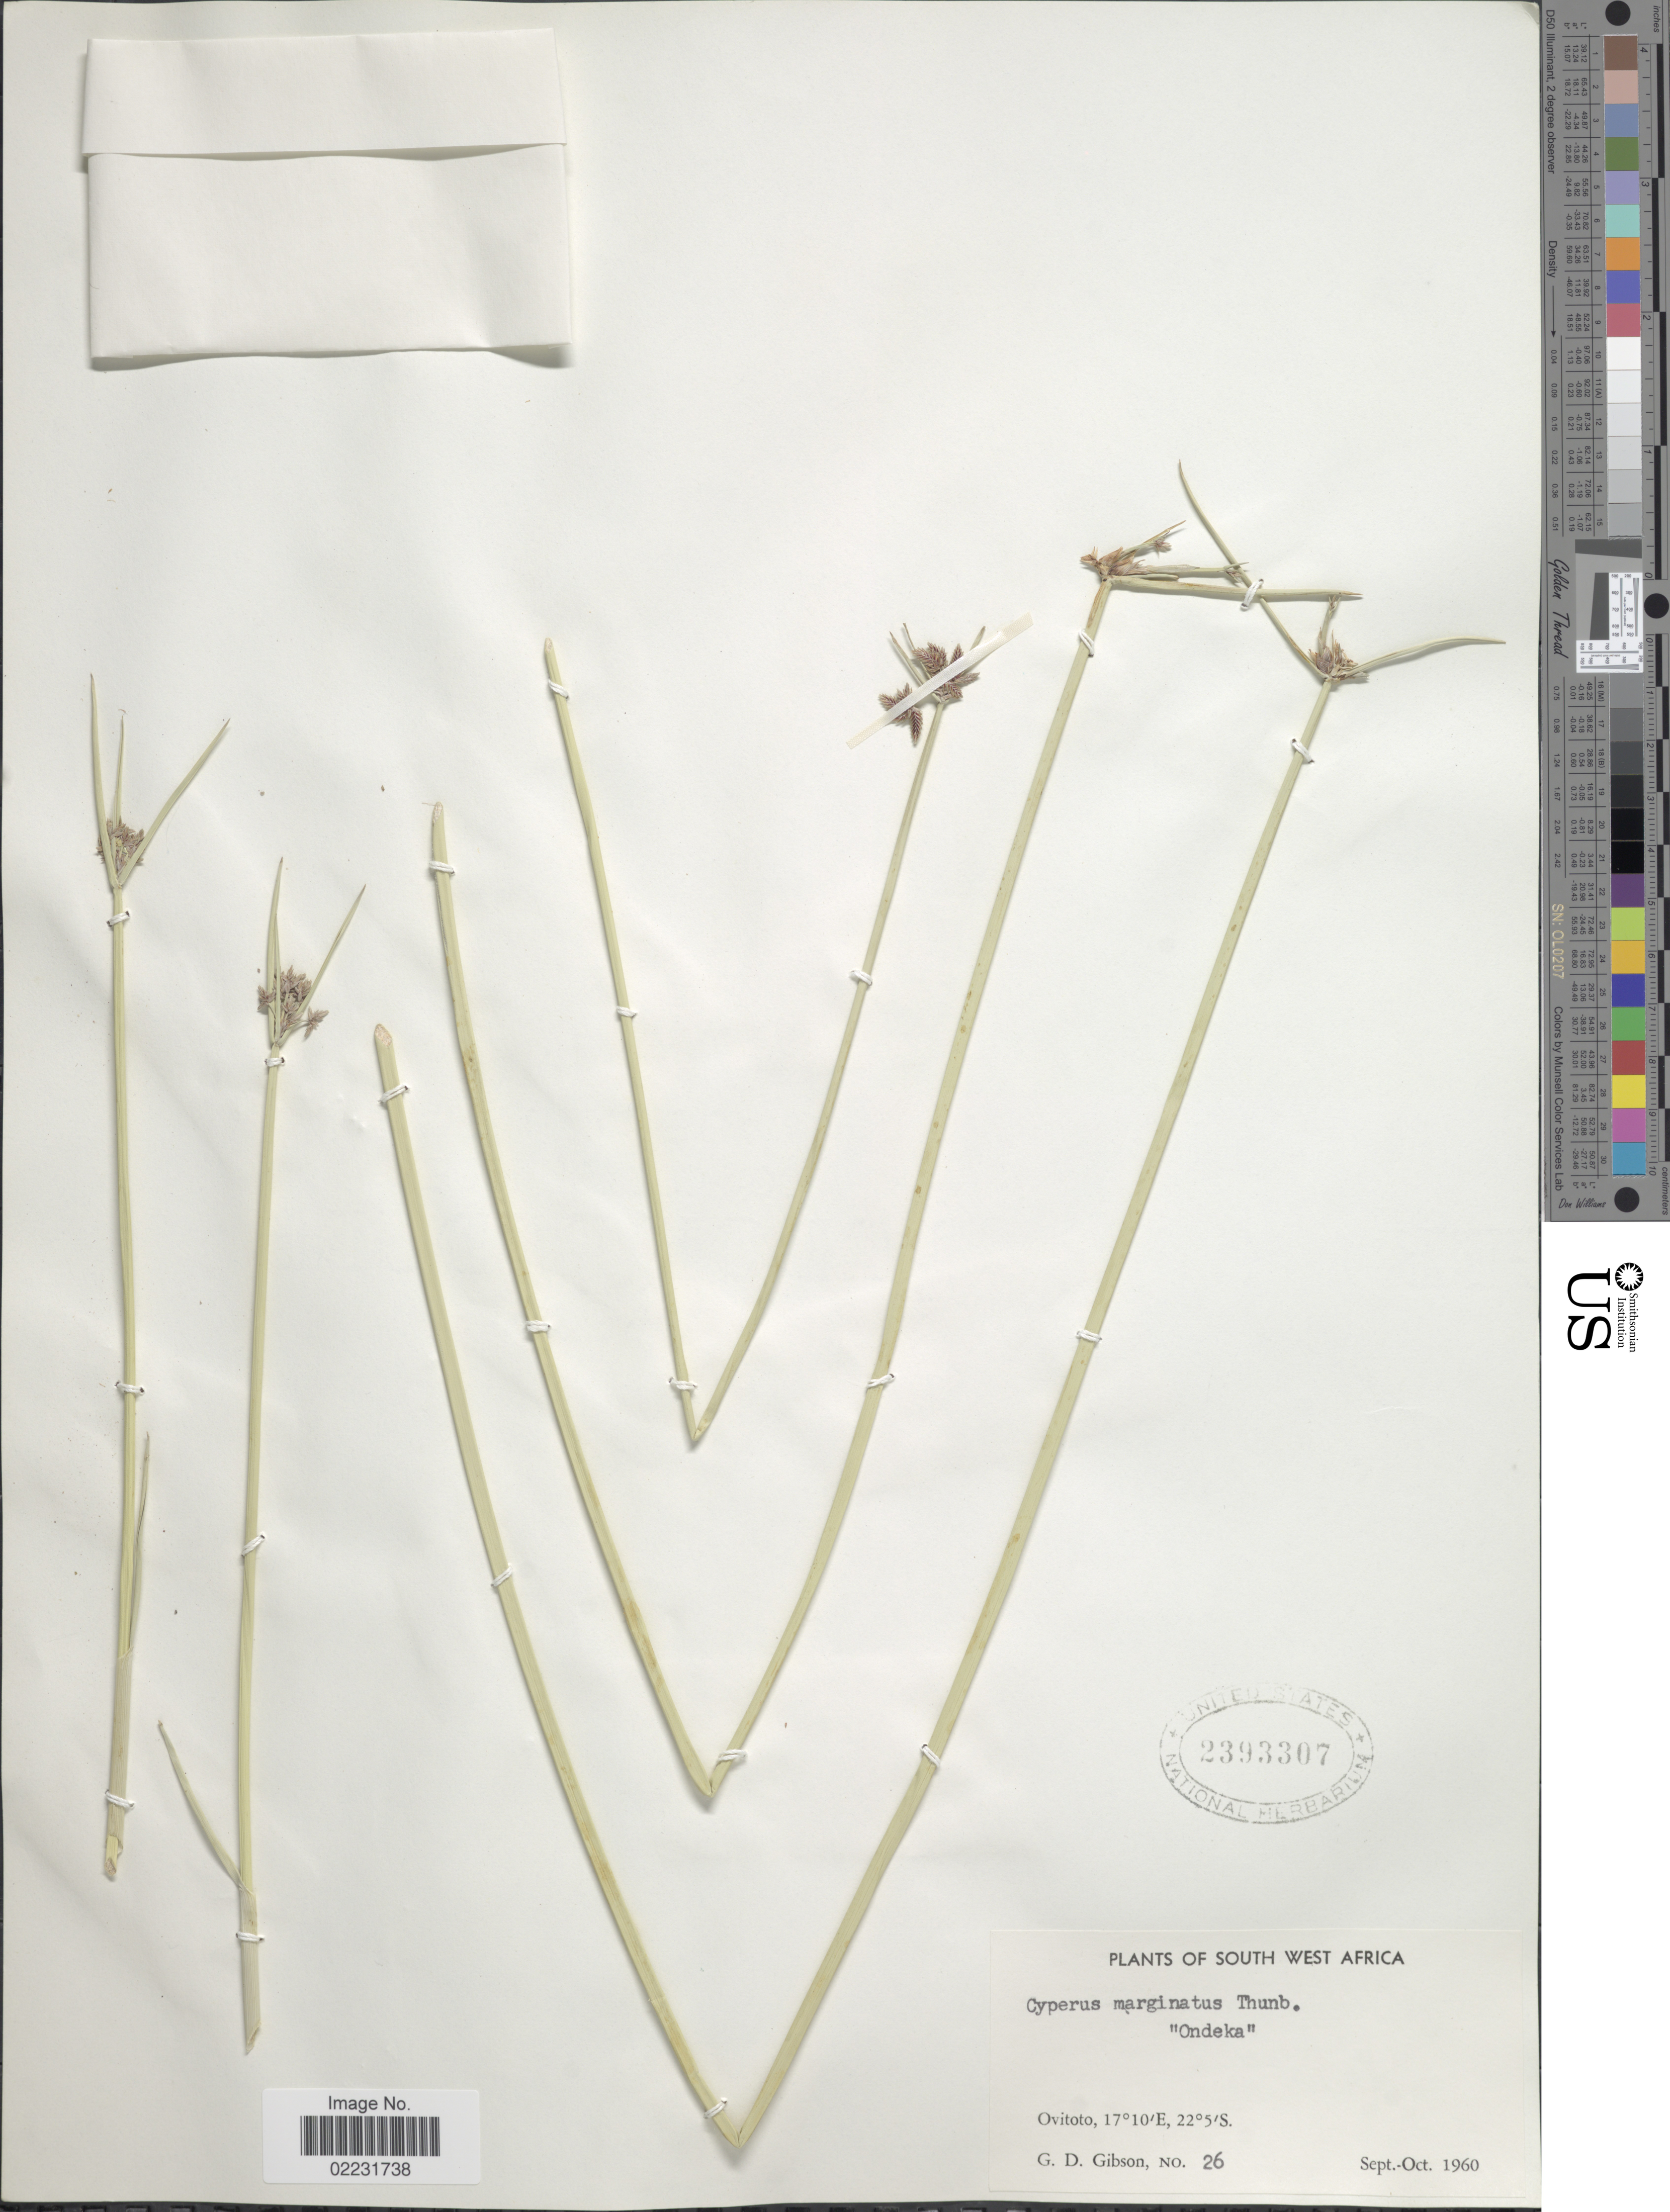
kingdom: Plantae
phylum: Tracheophyta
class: Liliopsida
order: Poales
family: Cyperaceae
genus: Cyperus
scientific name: Cyperus marginatus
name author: Thunb.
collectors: G. D. Gibson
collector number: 26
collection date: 1960-09/1960-10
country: Namibia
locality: South West Africa, Ovitoto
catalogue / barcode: US 2393307